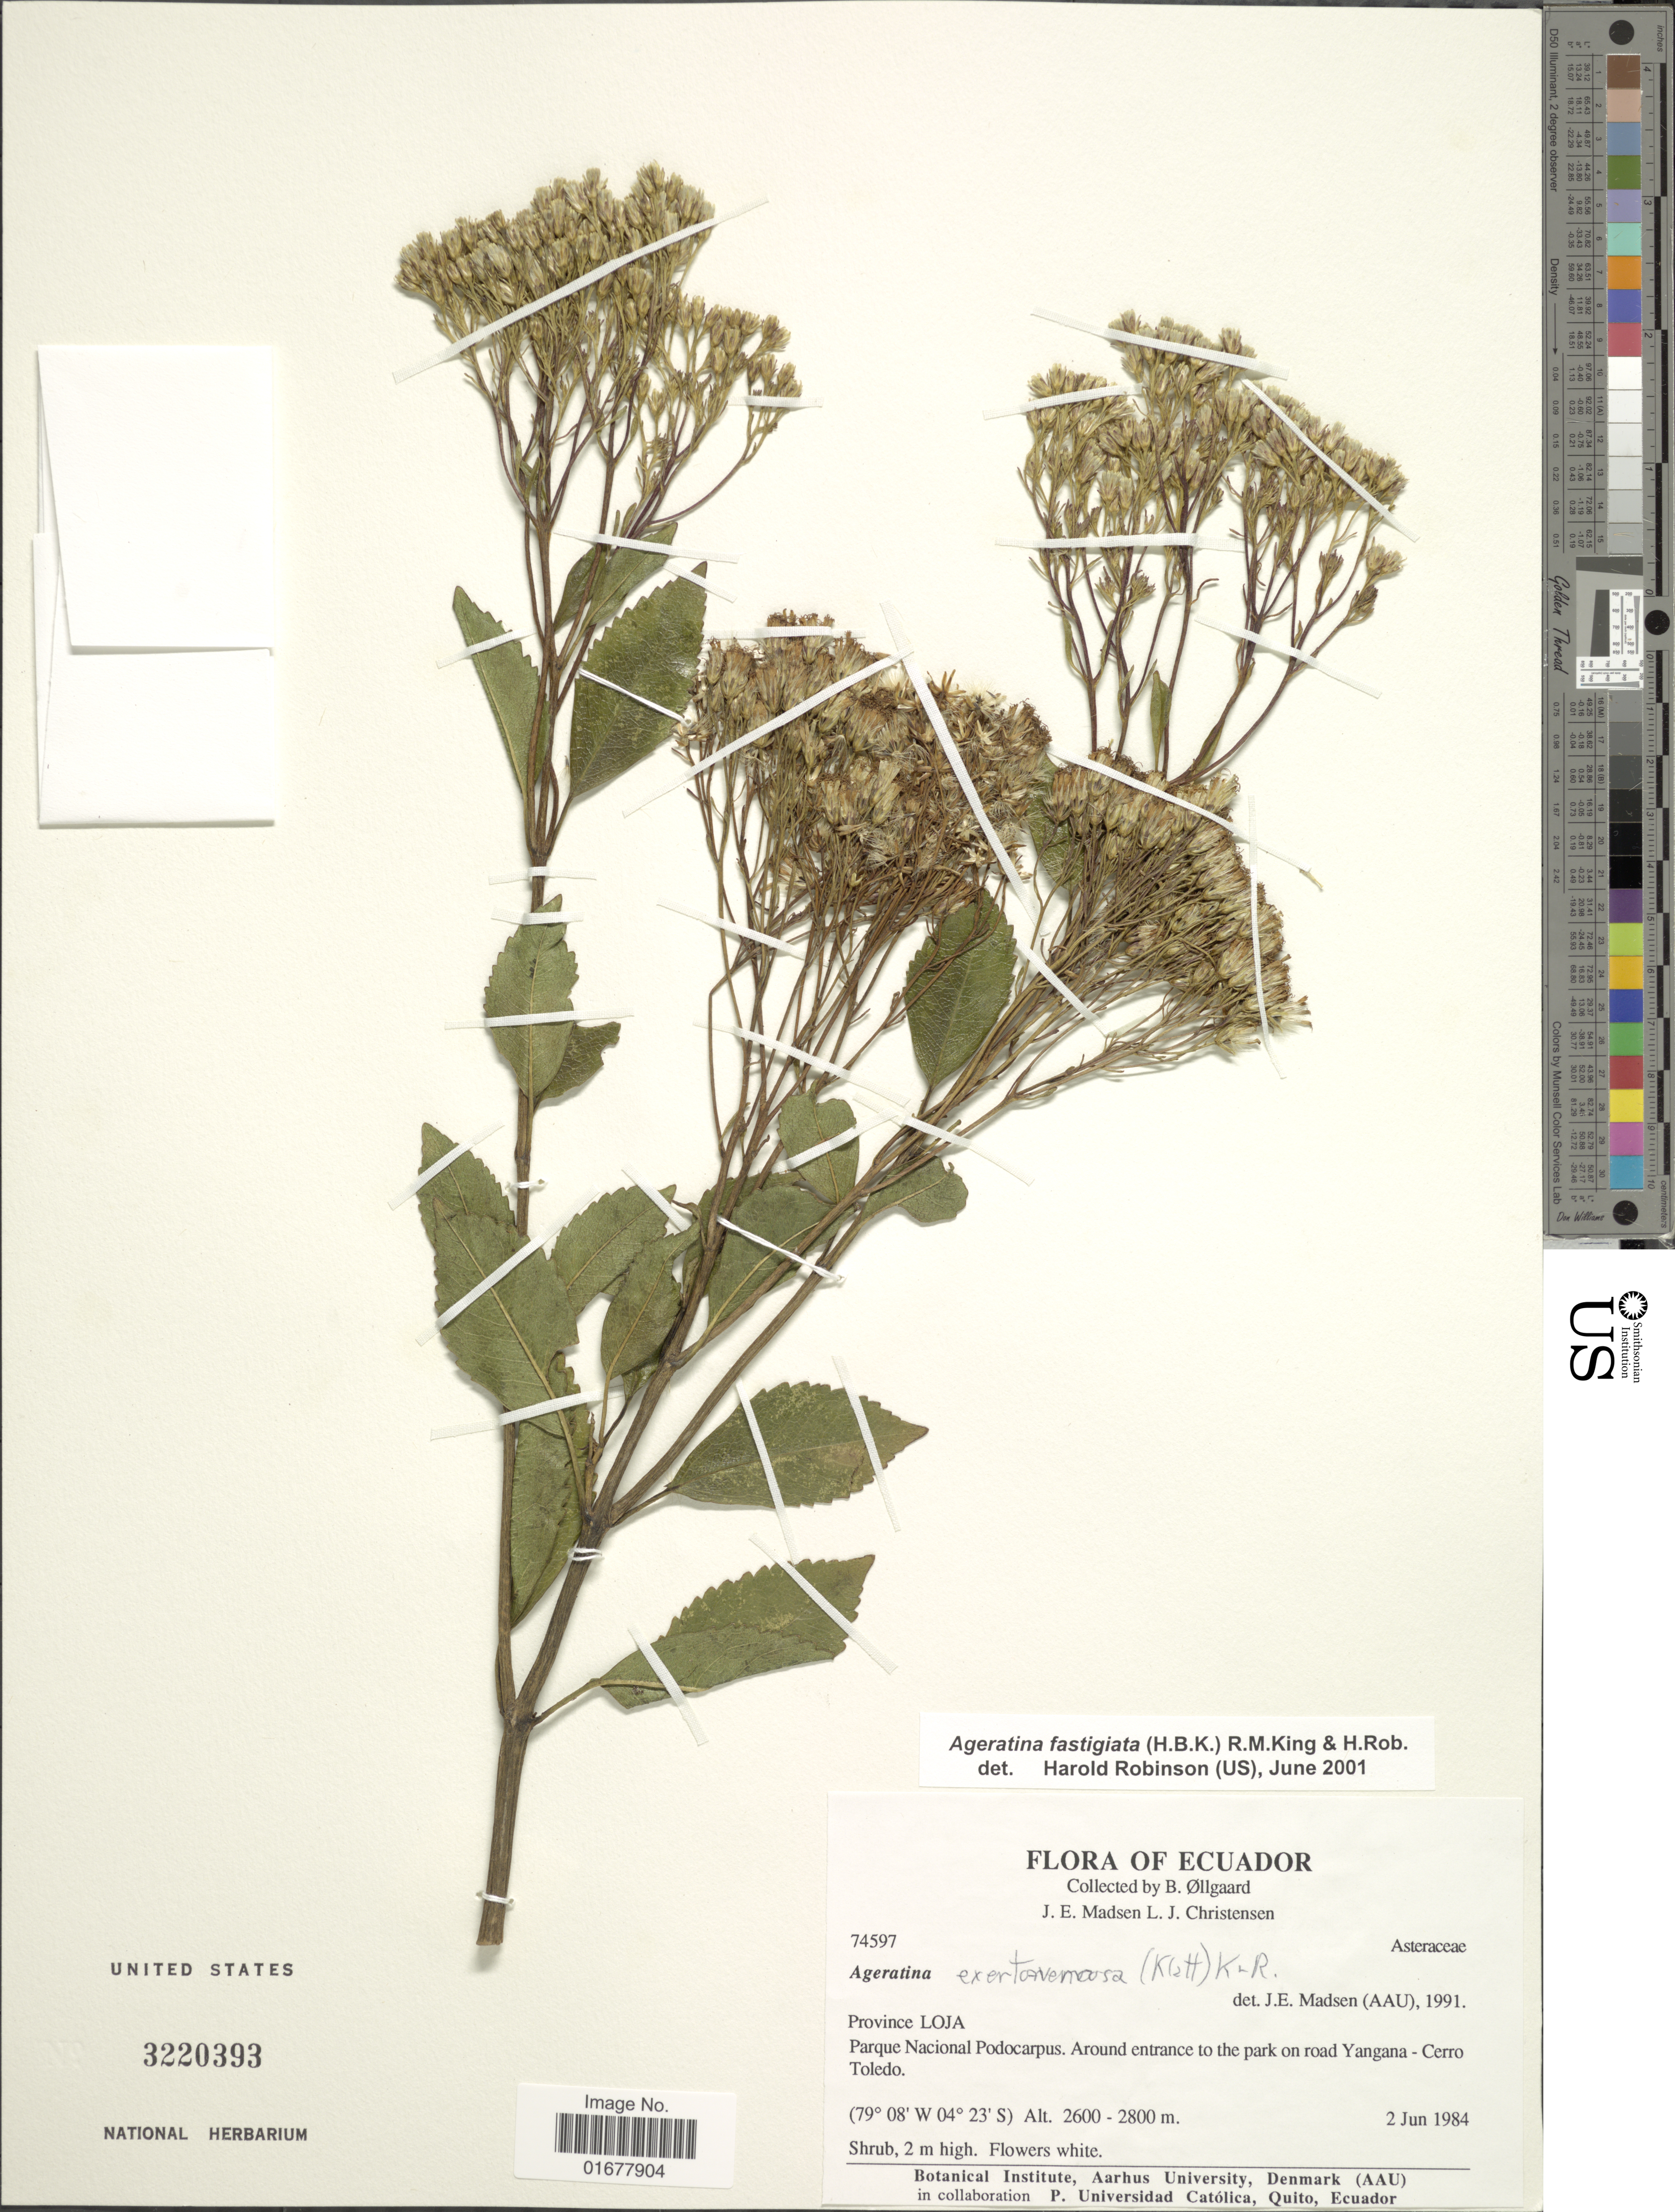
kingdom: Plantae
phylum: Tracheophyta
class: Magnoliopsida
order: Asterales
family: Asteraceae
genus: Ageratina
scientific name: Ageratina exserto-venosa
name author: (Klatt) R.M. King & H. Rob.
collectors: B. Øllgaard, J. E. Madsen & L. Christensen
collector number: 74597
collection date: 1984-06-02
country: Ecuador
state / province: Loja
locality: Province Loja, Parque Nacional Podocarpus, Around entrance to the park on road Yangana, Cerro Toledo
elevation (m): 2600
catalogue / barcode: US 3220393